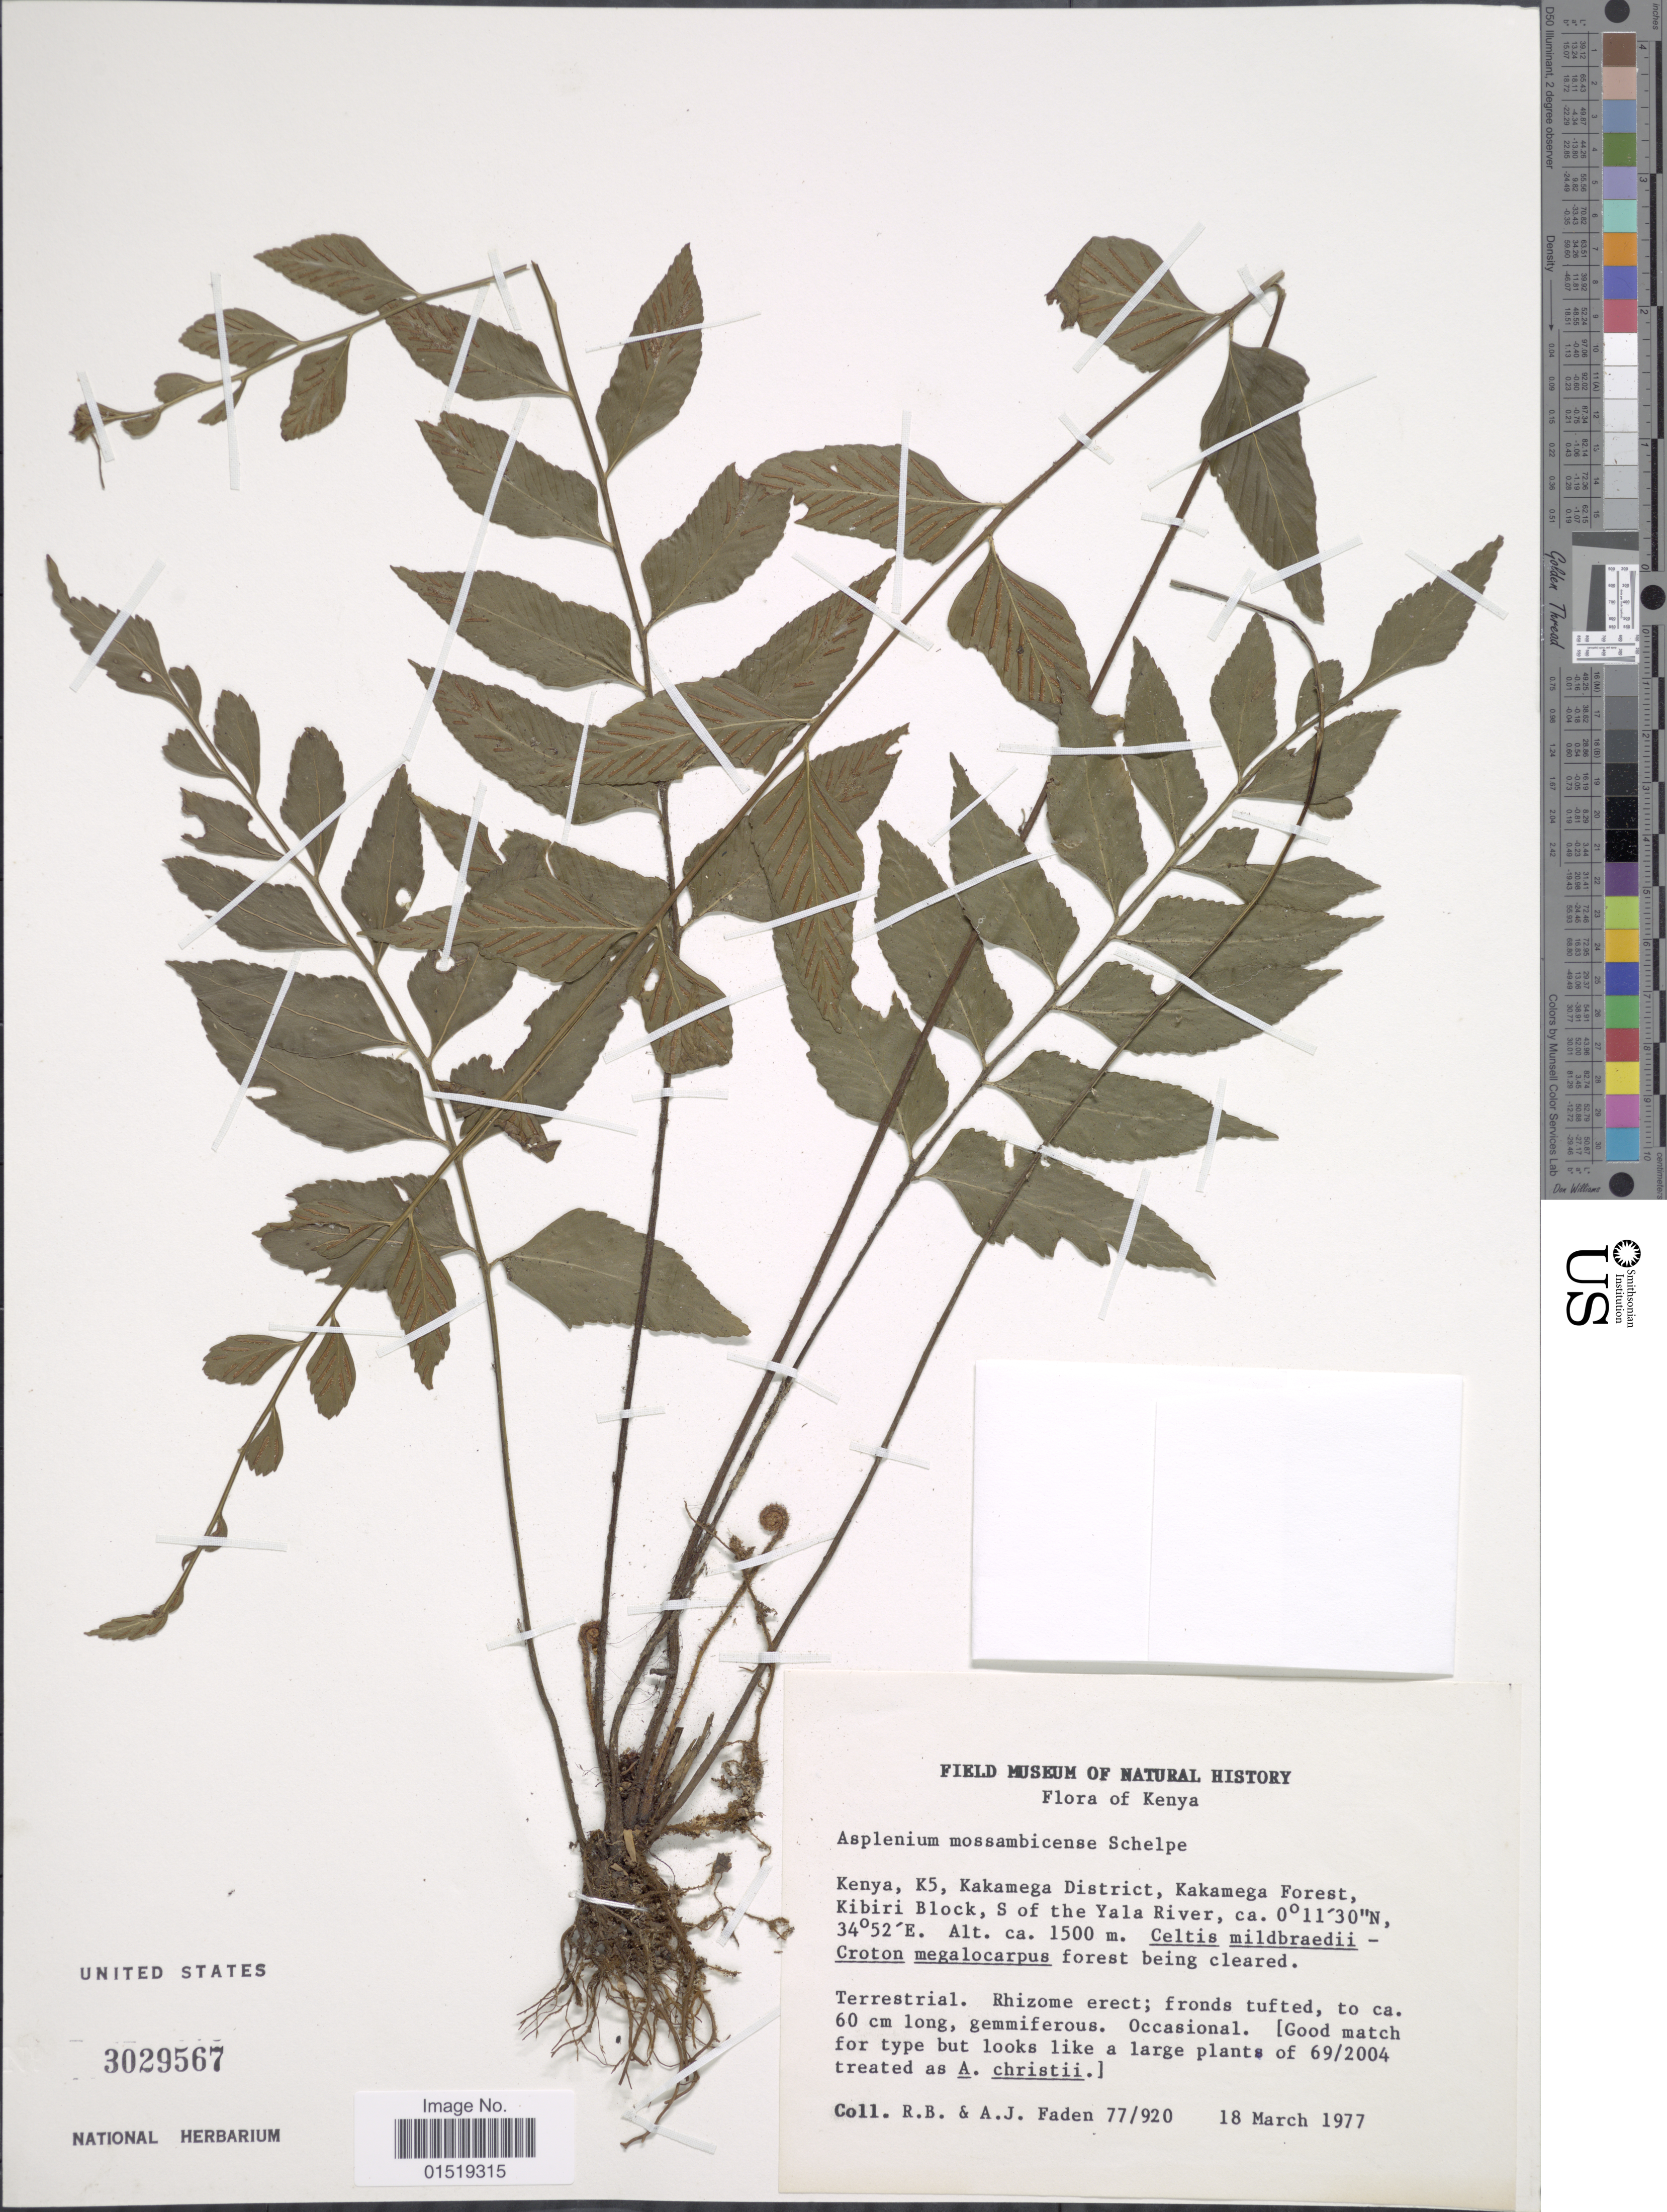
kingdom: Plantae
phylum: Tracheophyta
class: Polypodiopsida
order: Polypodiales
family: Aspleniaceae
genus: Asplenium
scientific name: Asplenium mossambicense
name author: Schelpe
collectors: R. B. Faden & A. J. Faden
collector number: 77/920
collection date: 1977-03-18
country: Kenya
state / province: Kakamega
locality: Kenya, K5, Kakamega District, Kakamega Forest, Kibiri Block, S of the Yala River.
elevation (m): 1500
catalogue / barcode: US 3029567